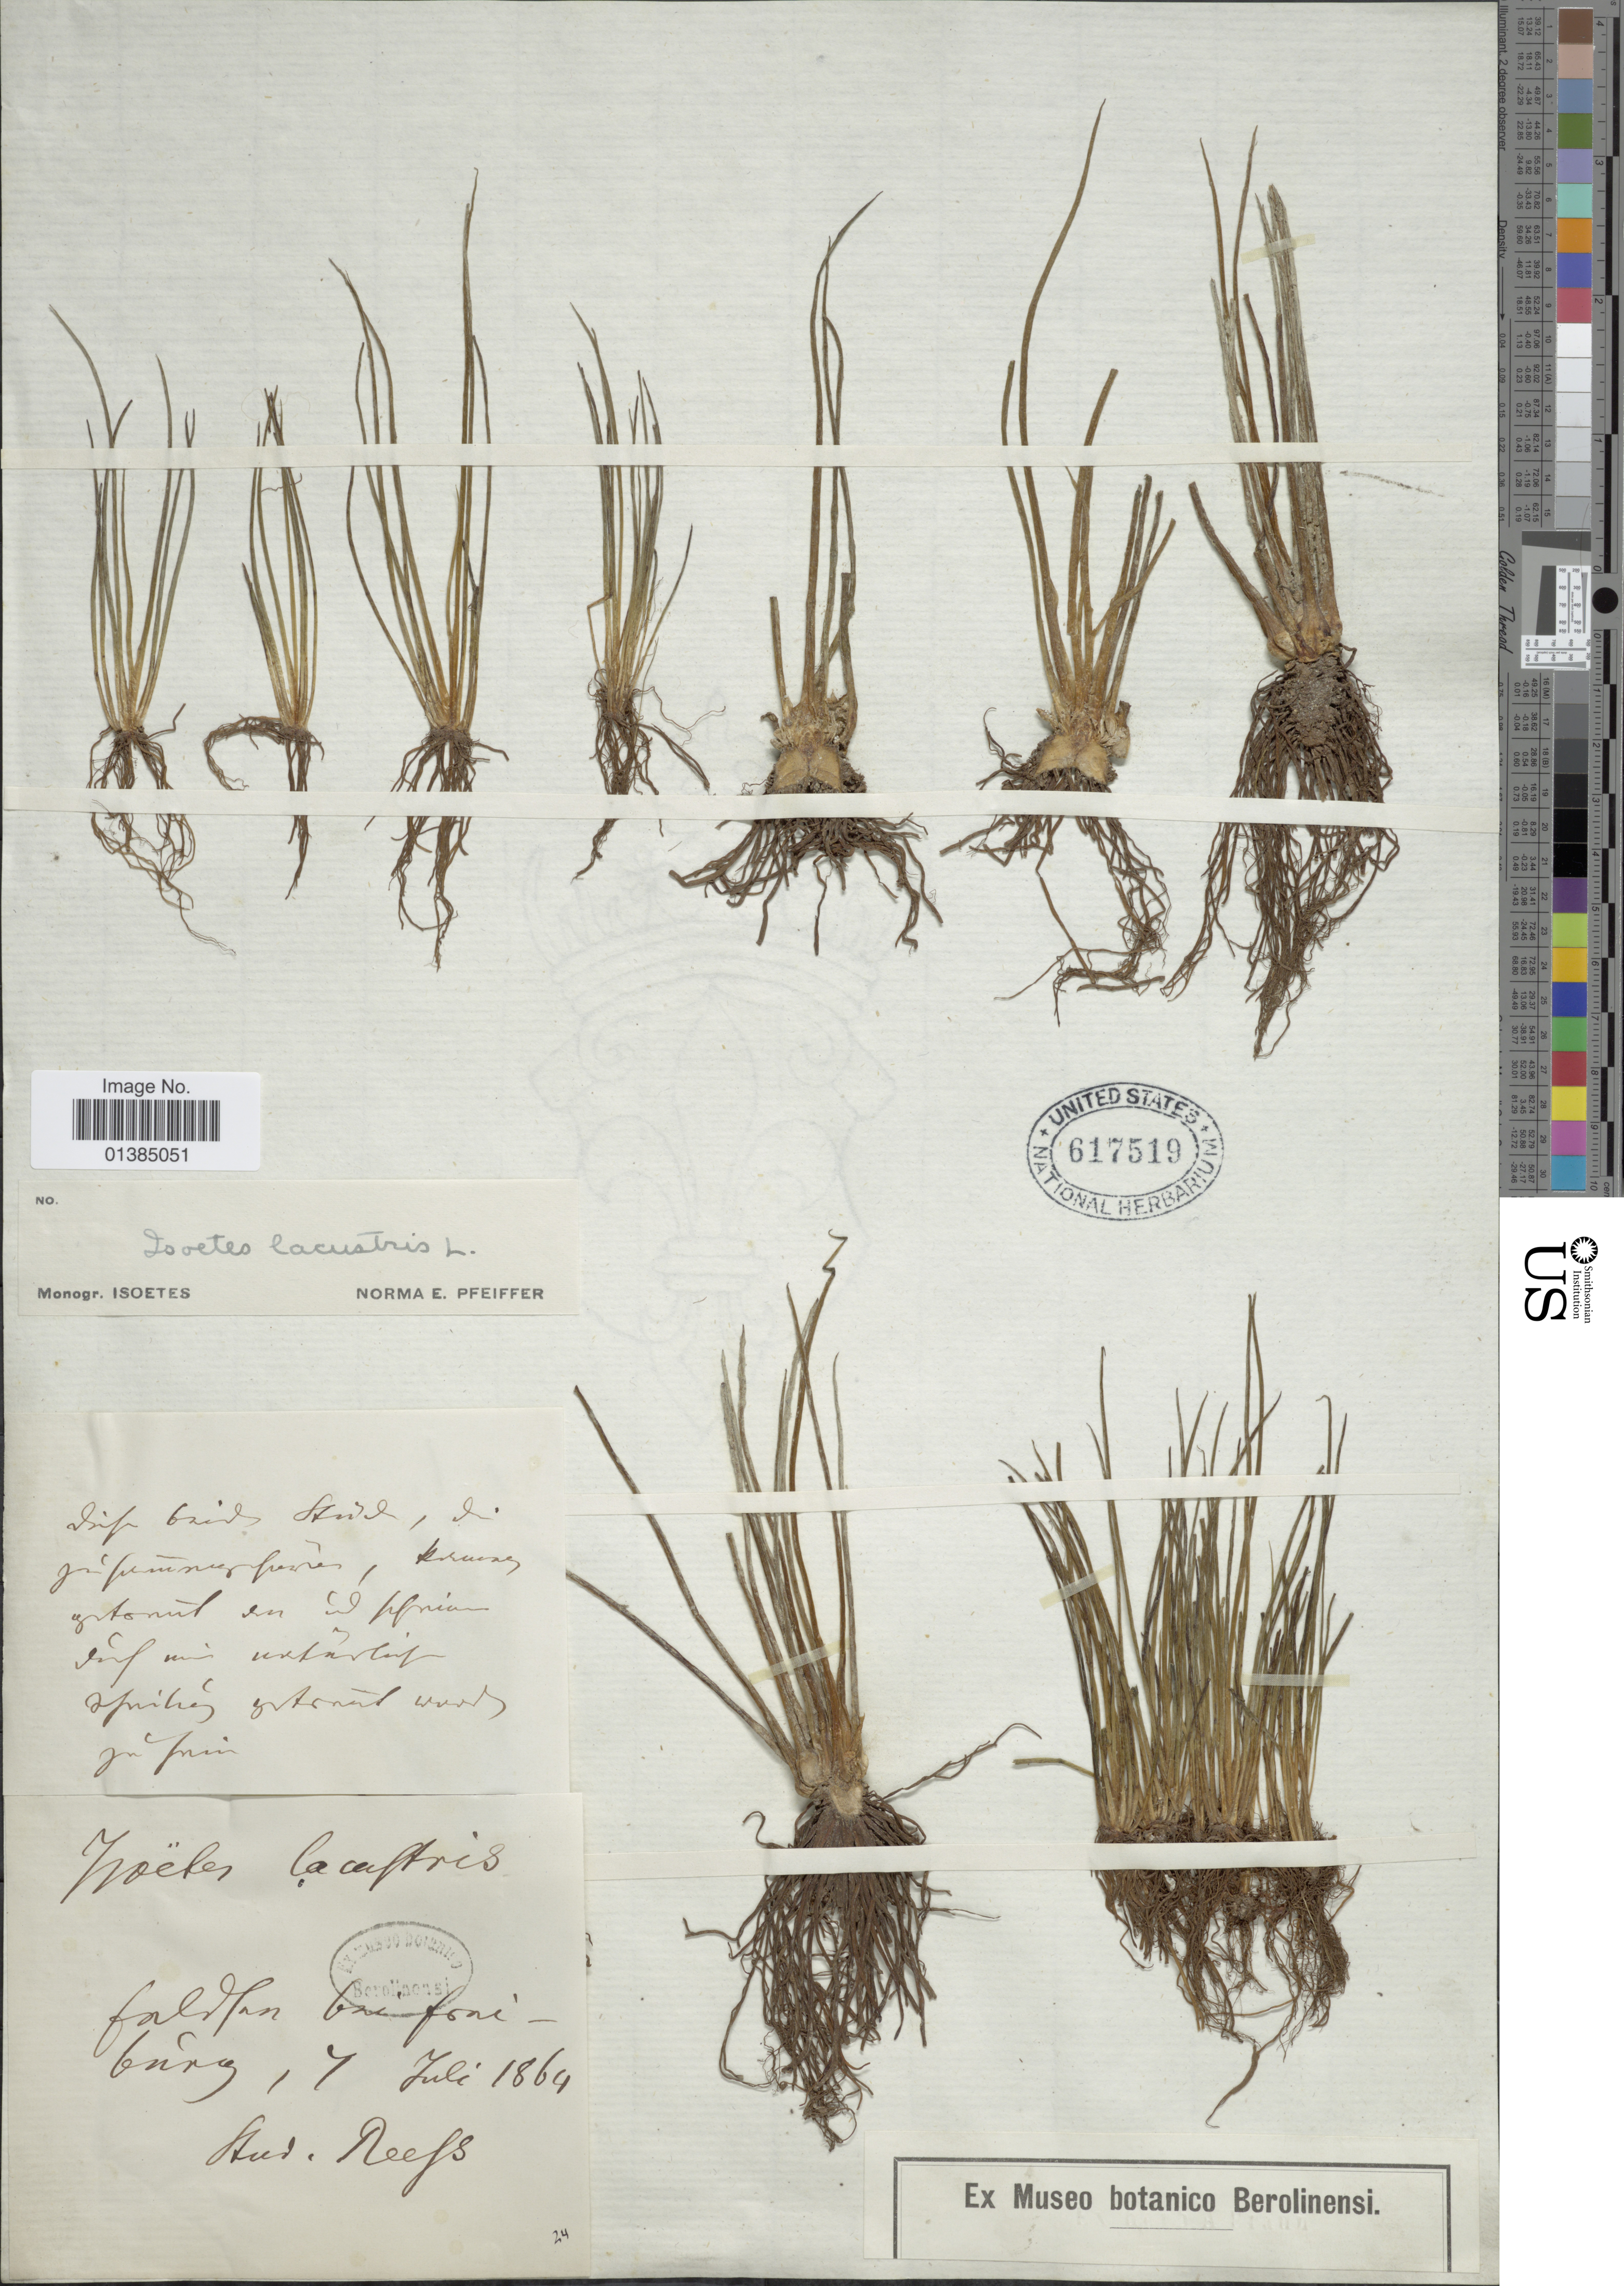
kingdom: Plantae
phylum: Tracheophyta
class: Lycopodiopsida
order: Isoetales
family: Isoetaceae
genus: Isoetes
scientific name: Isoetes lacustris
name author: L.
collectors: S. Reefs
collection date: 1864-07-07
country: Germany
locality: Feldsen bei freiburg. [interpreted]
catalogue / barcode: US 617519